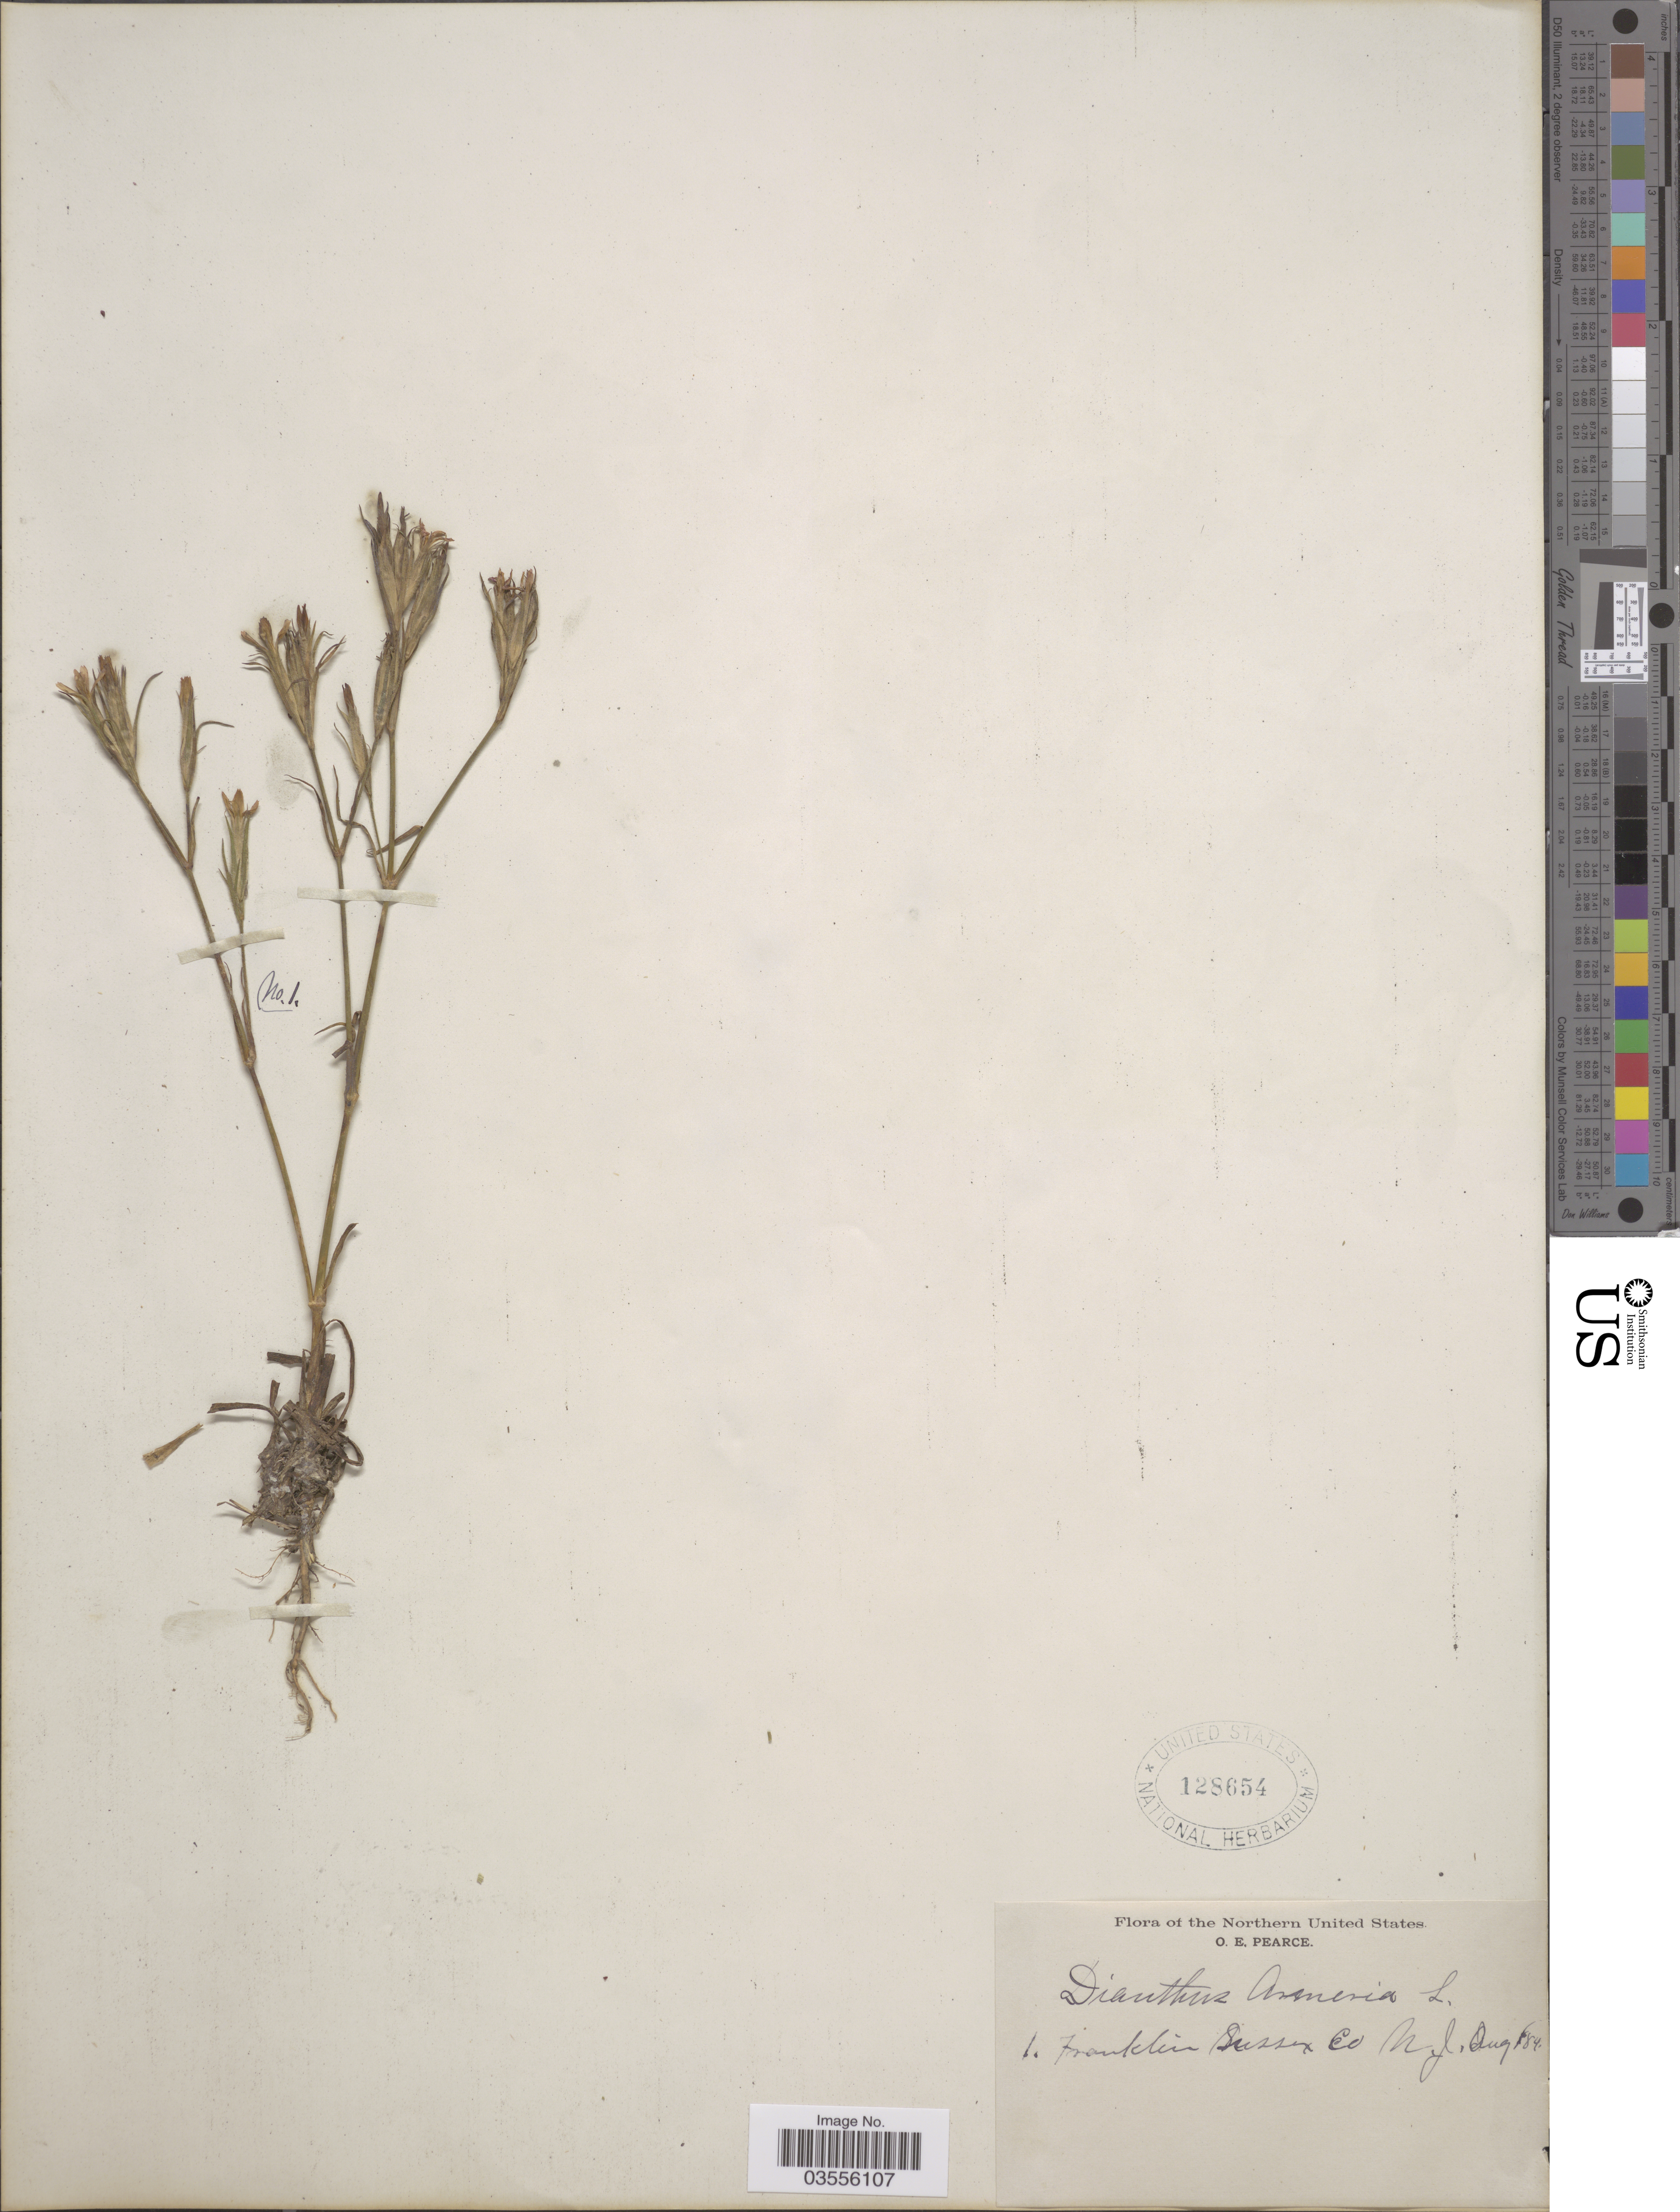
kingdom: Plantae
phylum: Tracheophyta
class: Magnoliopsida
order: Caryophyllales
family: Caryophyllaceae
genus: Dianthus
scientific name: Dianthus armeria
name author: L.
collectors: O. E. Pearce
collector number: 1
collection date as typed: Transcribed d/m/y: /8/84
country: United States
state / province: New Jersey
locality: Northern United States. Franklin Sussex Co.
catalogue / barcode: US 128654